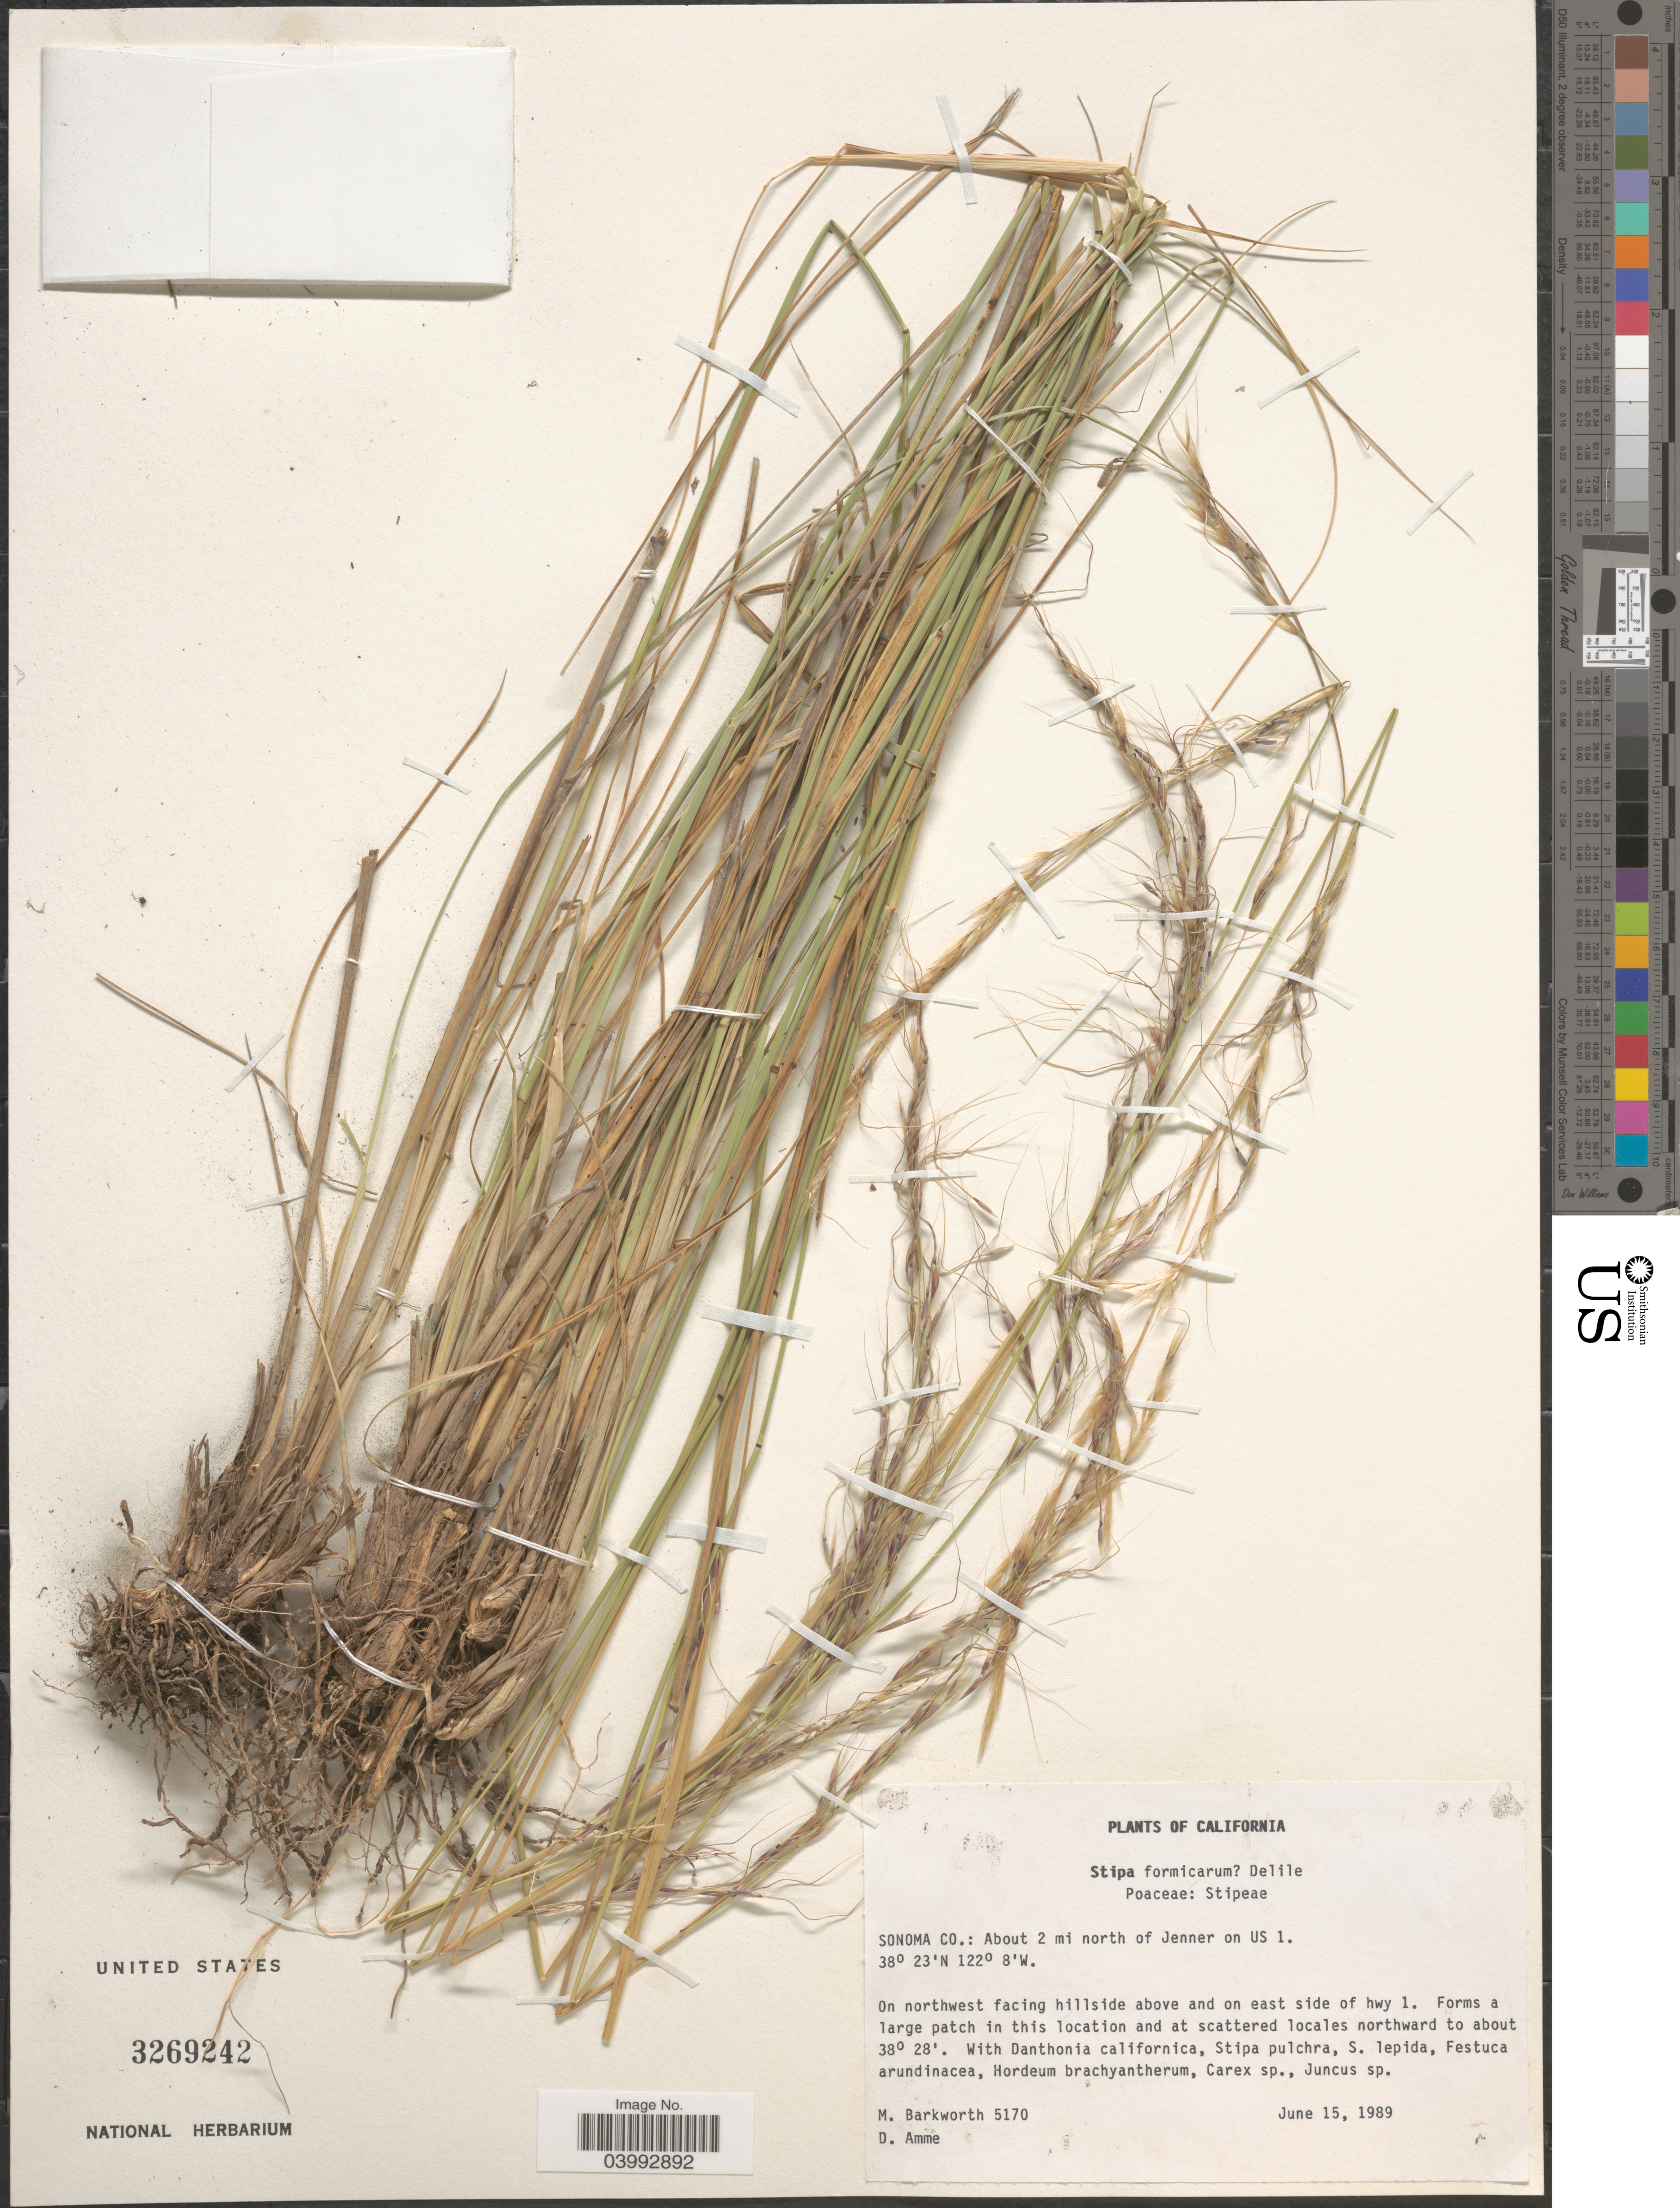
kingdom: Plantae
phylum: Tracheophyta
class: Liliopsida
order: Poales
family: Poaceae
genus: Nassella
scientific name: Nassella formicarum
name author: (Delile) Barkworth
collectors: M. E. Barkworth & D. Amme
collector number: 5170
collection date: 1989-06-15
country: United States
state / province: California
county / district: Sonoma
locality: Sonoma Co.: About 2 mi north of Jenner on US 1. On northwest facing hillside above and on east side of hwy 1. Forms a large patch in this location and at scattered locales northward.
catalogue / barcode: US 3269242